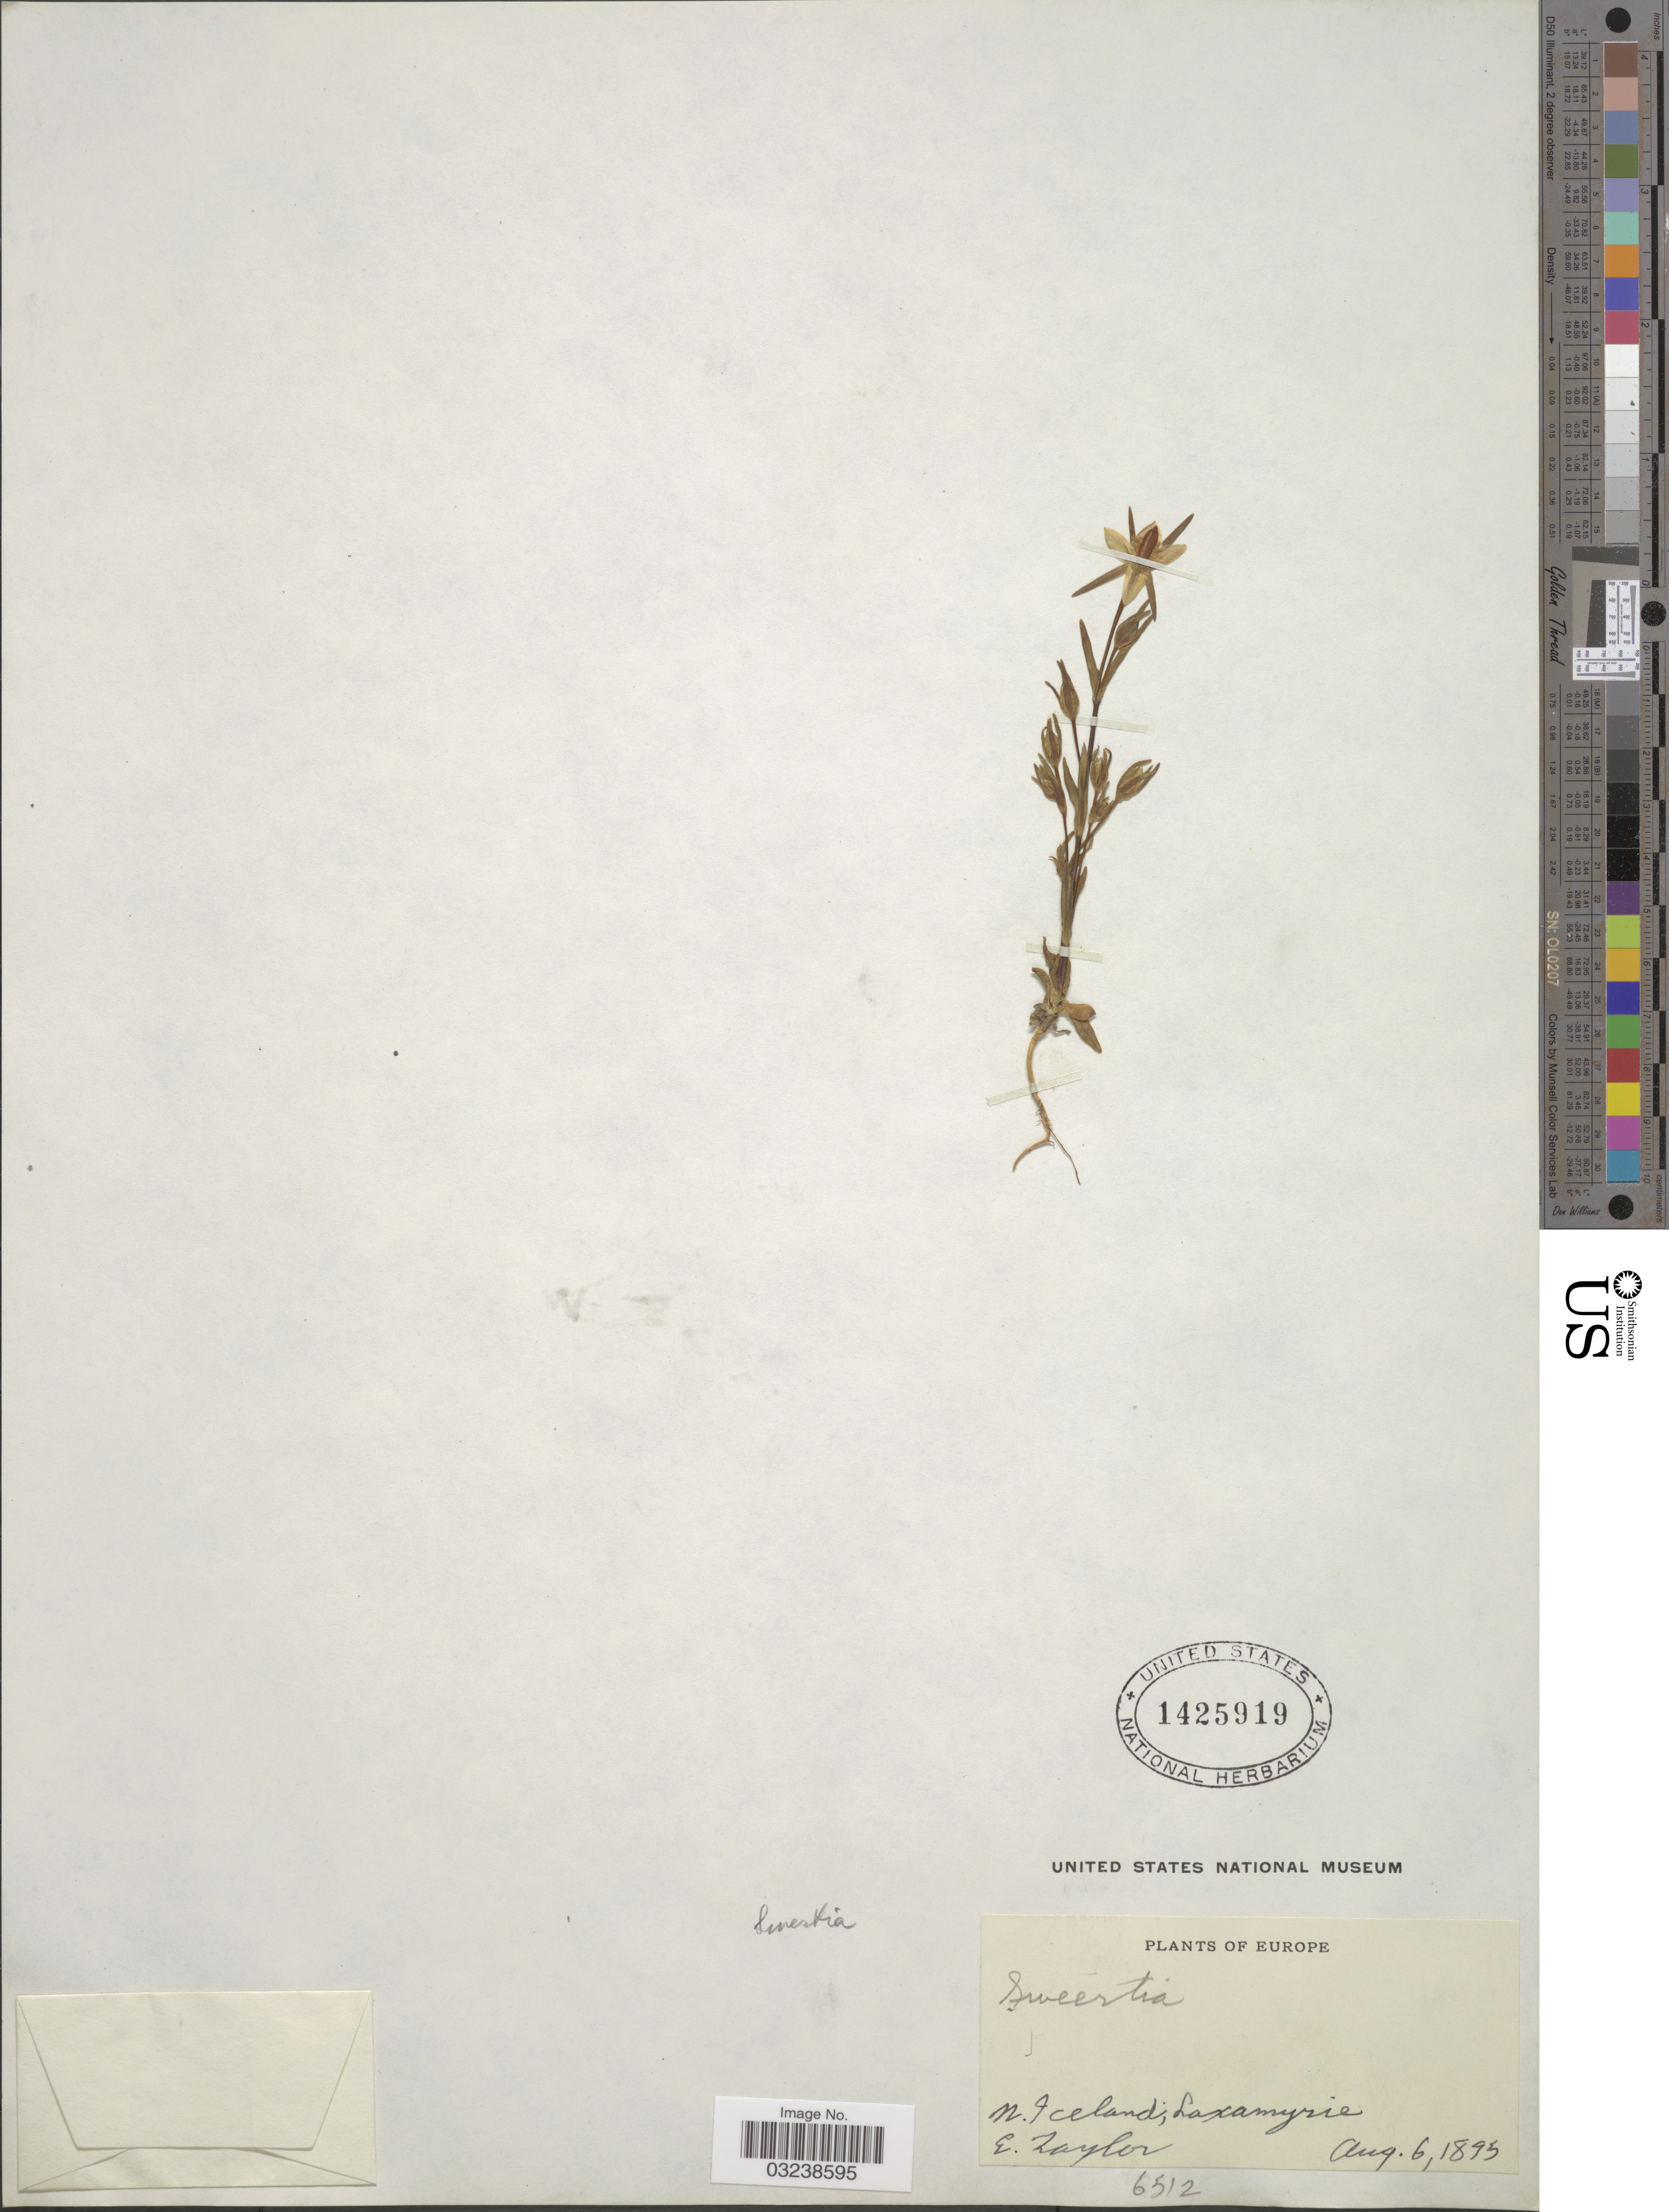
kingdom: Plantae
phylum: Tracheophyta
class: Magnoliopsida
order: Gentianales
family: Gentianaceae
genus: Swertia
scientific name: Swertia sp.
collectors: E. Taylor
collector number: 6512?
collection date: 1895-08-06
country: Iceland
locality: N. Iceland; Laxamyrie.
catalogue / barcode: US 1425919